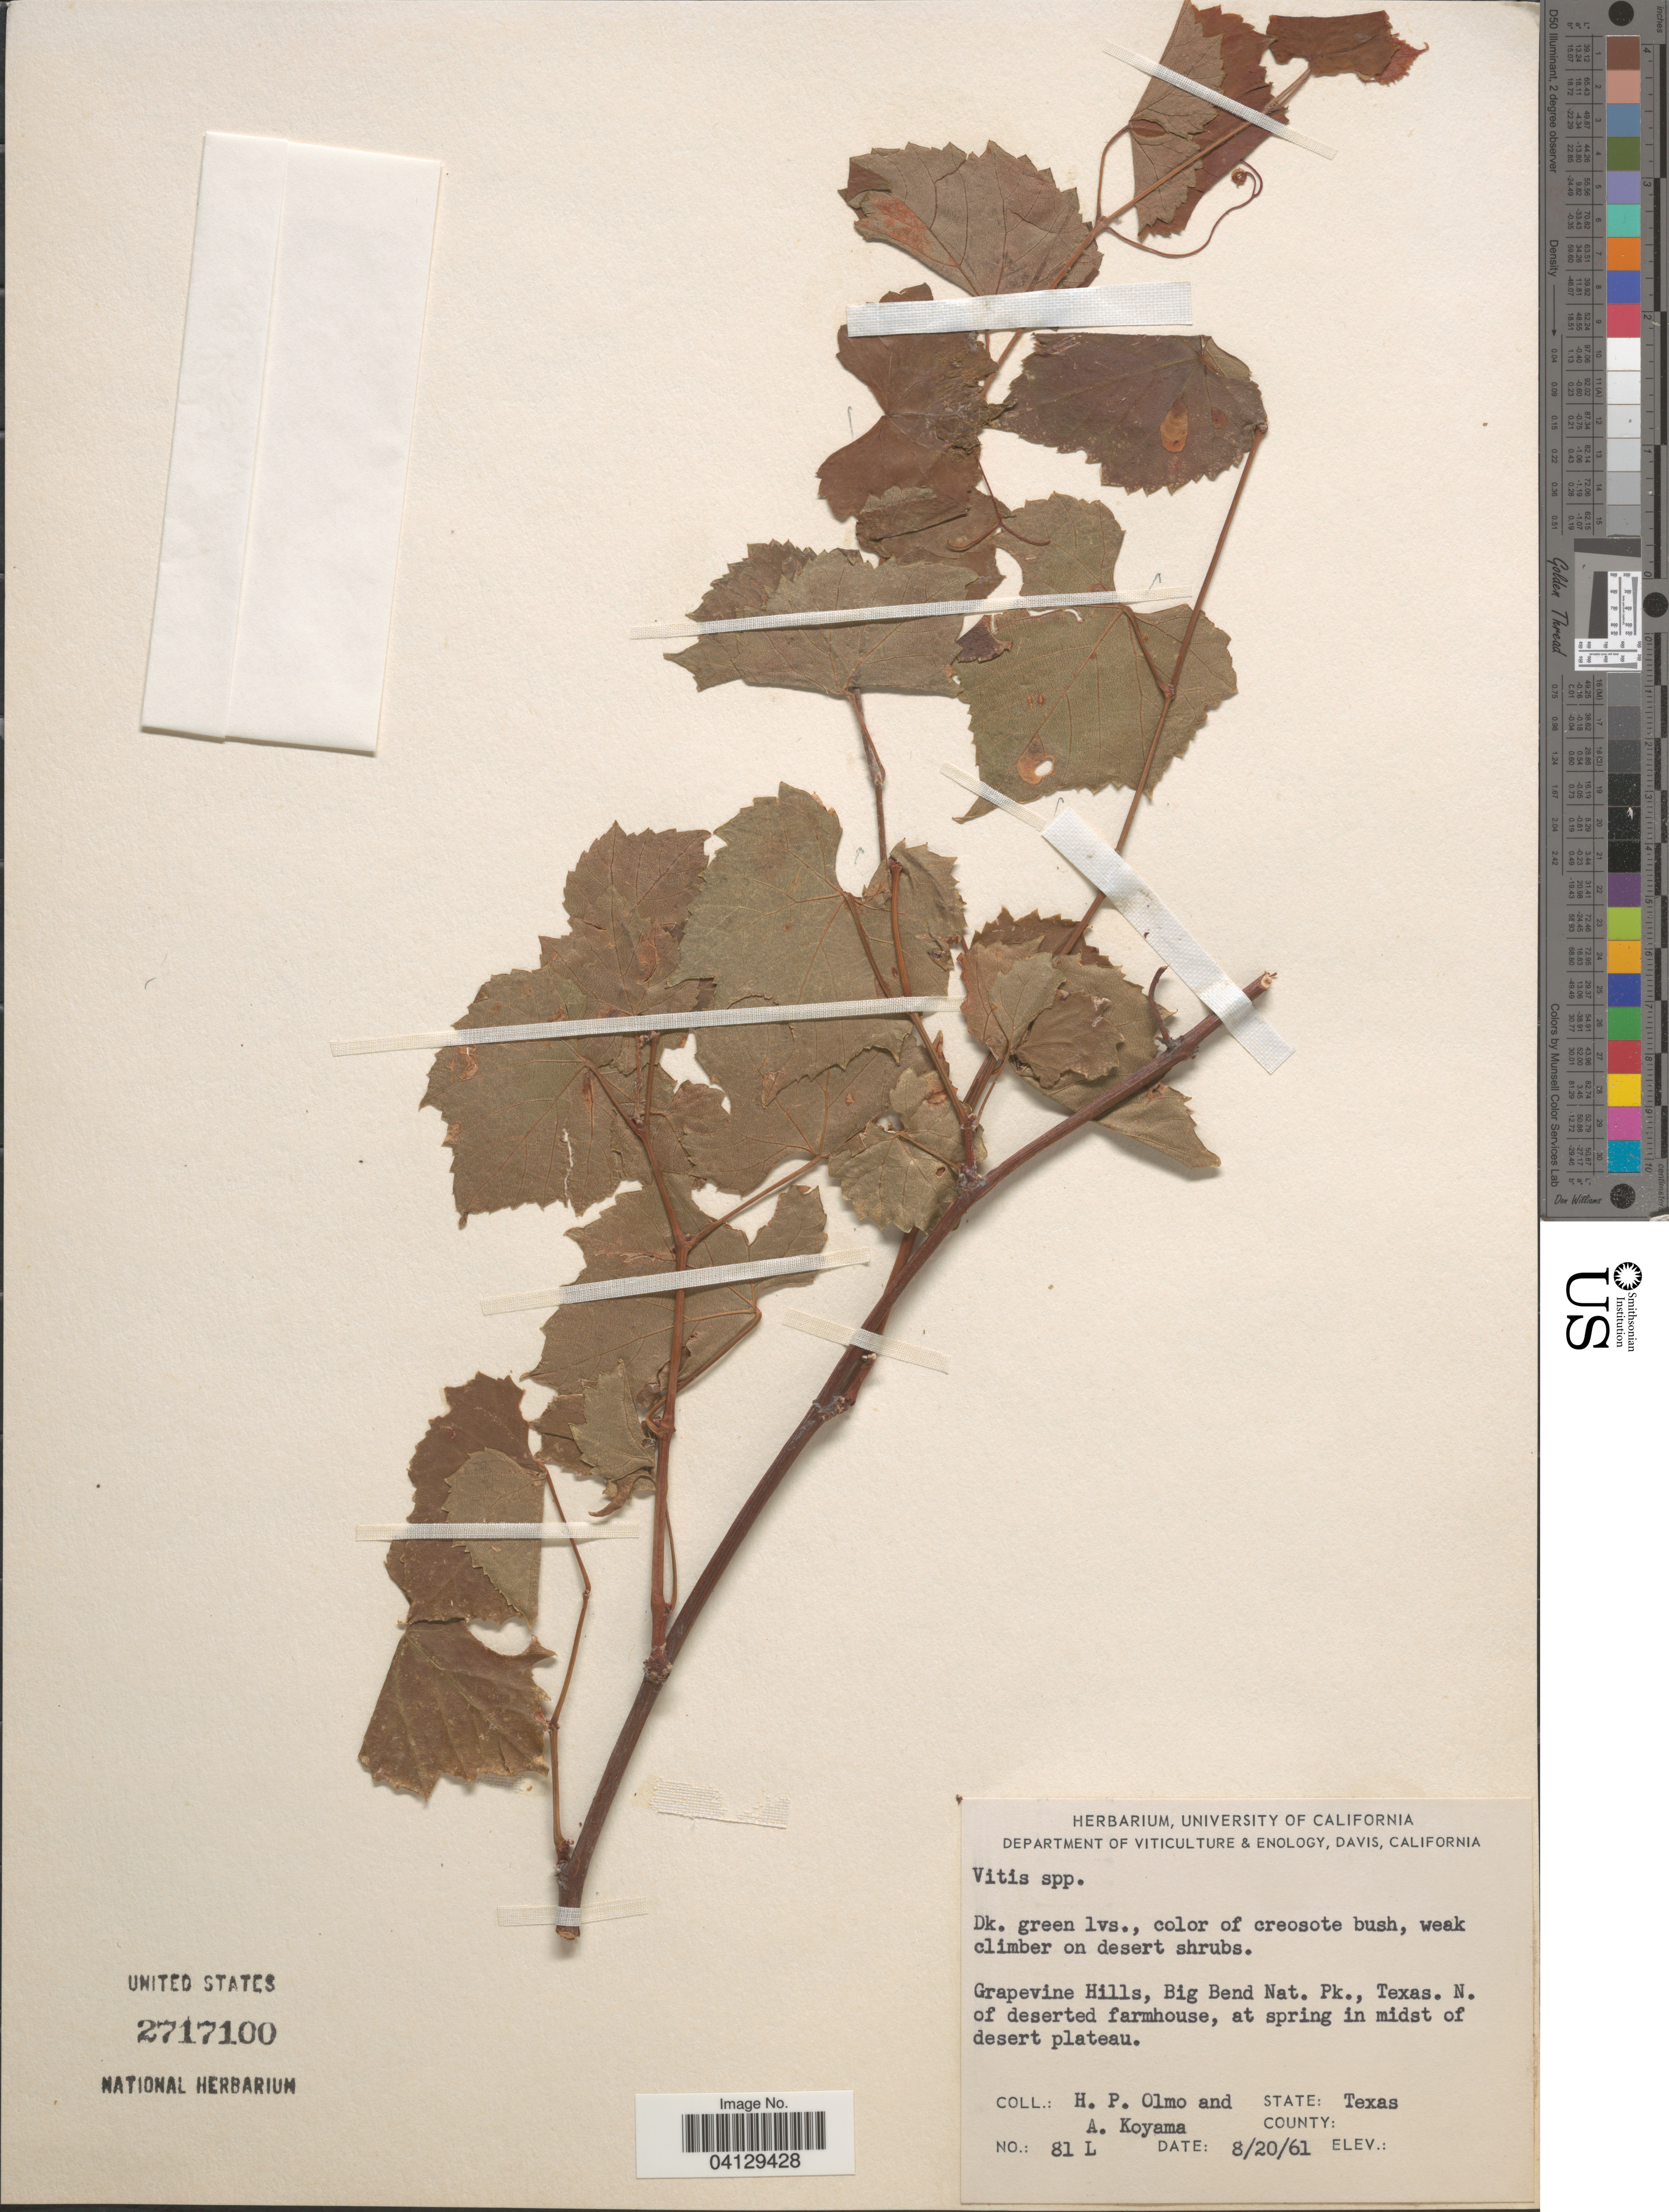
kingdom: Plantae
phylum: Tracheophyta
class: Magnoliopsida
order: Vitales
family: Vitaceae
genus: Vitis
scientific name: Vitis sp.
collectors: H. Olmo & A. Koyama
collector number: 81L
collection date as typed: Transcribed d/m/y: 20/8/61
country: United States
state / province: Texas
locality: Grapevine Hills, Big Bend Nat. Pk. N. of deserted farmhouse, at spring in midst of desert plateau.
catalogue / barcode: US 2717100